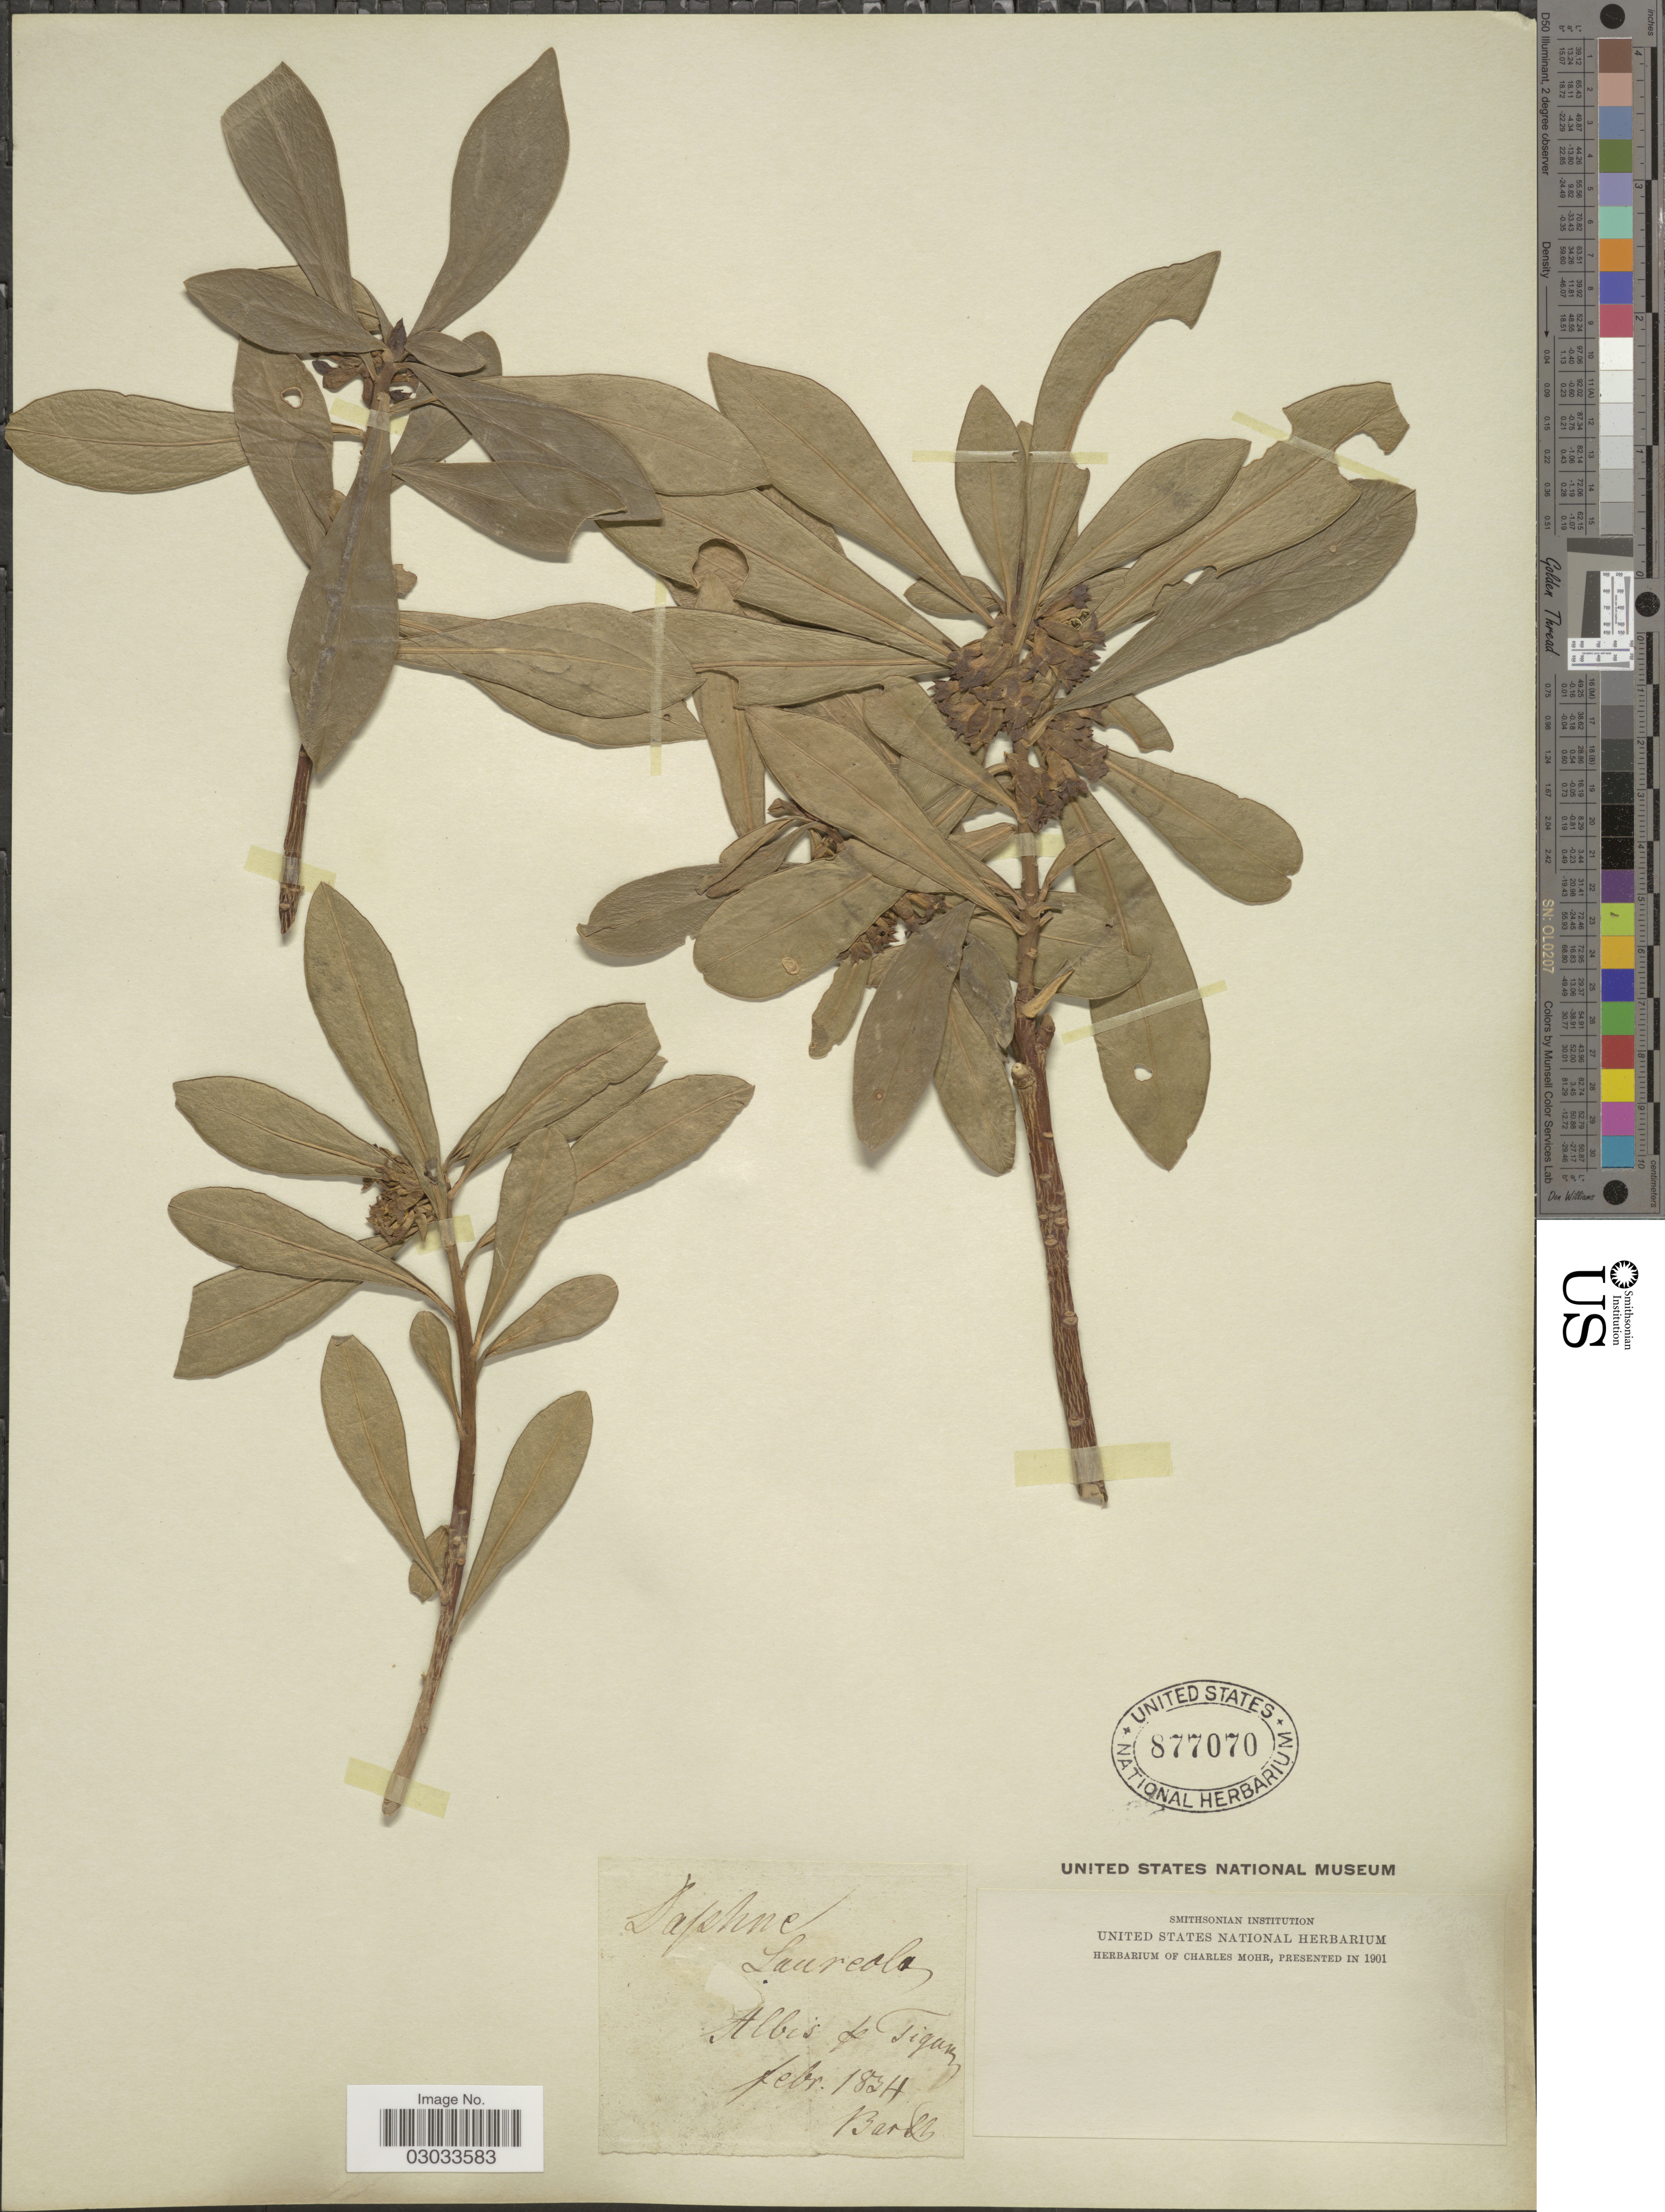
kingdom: Plantae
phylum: Tracheophyta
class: Magnoliopsida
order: Malvales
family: Thymelaeaceae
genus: Daphne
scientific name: Daphne laureola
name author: L.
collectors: Barth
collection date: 1834-02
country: Switzerland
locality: Albis & Tigias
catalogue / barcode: US 877070